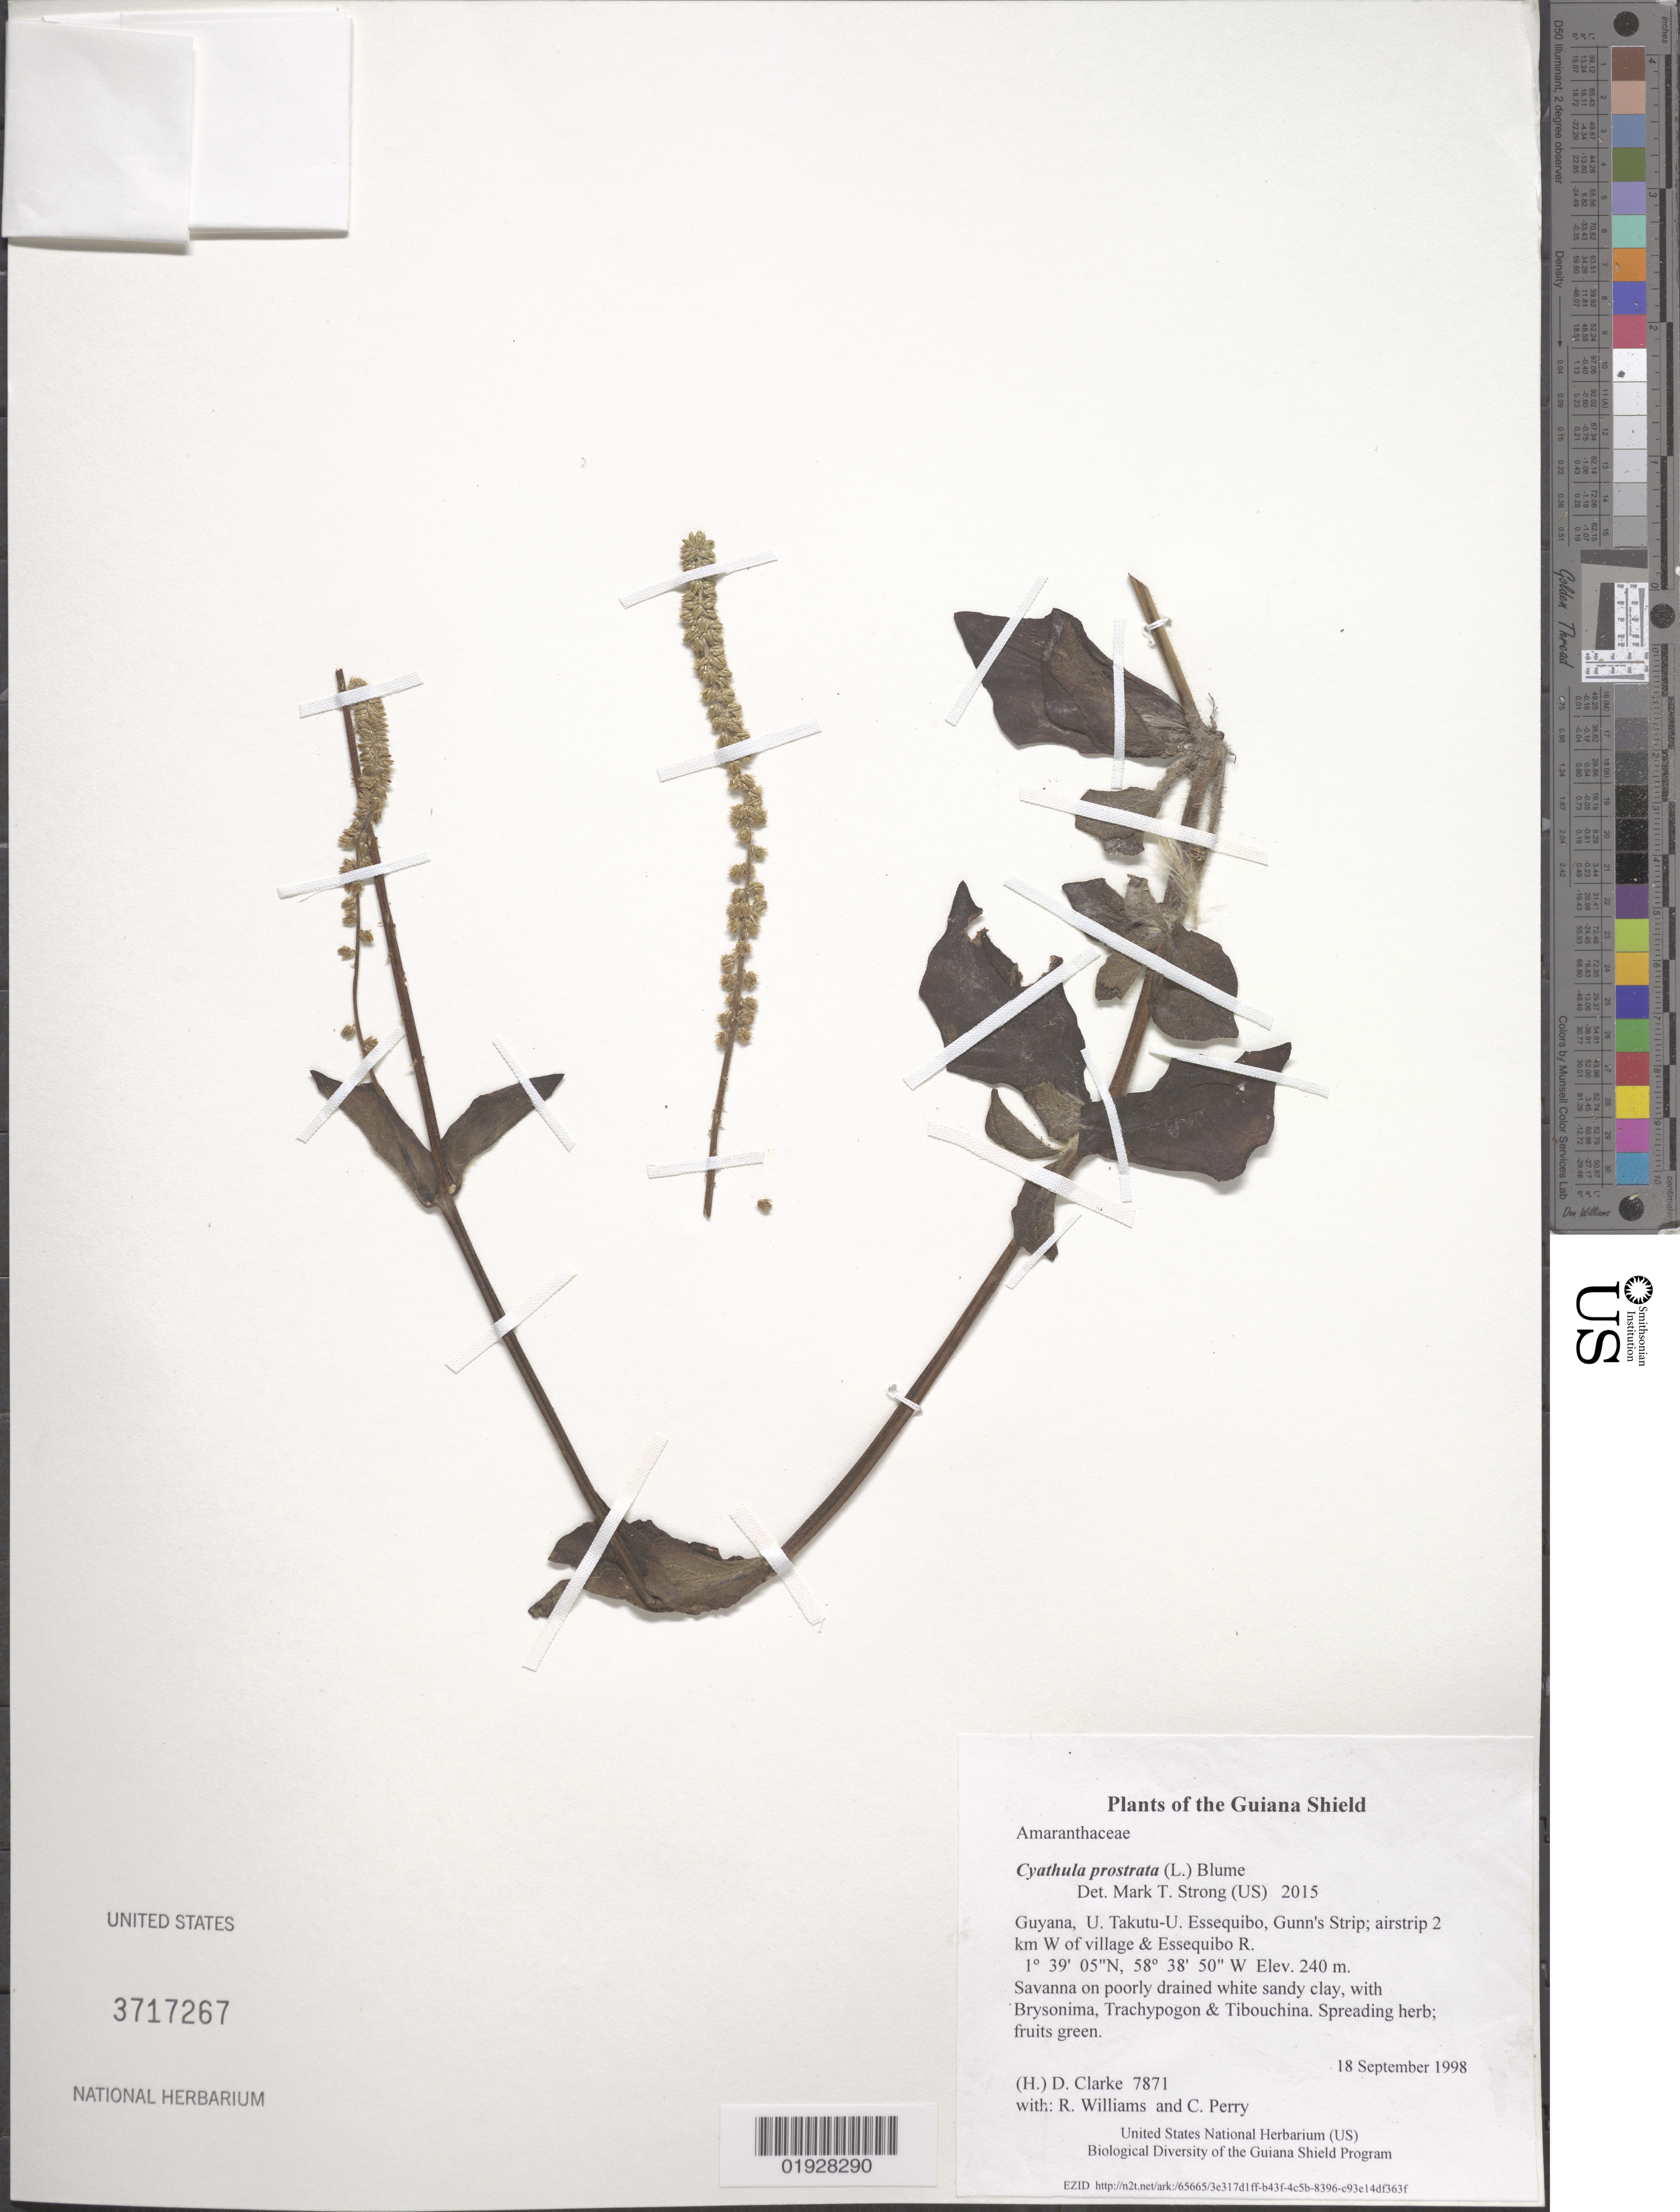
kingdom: Plantae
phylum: Tracheophyta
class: Magnoliopsida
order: Caryophyllales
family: Amaranthaceae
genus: Cyathula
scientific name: Cyathula prostrata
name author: (L.) Blume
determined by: Strong, M. T., (US), Smithsonian Institution - National Museum of Natural History (UNITED STATES)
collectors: H. D. Clarke, R. Williams & C. Perry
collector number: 7871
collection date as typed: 18 September 1998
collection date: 1998-09-18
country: Guyana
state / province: U. Takutu-U. Essequibo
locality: Gunn's Strip; airstrip 2 km W of village & Essequibo R.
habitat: Savanna on poorly drained white sandy clay, with Brysonima, Trachypogon & Tibouchina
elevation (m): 240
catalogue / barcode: US 3717267